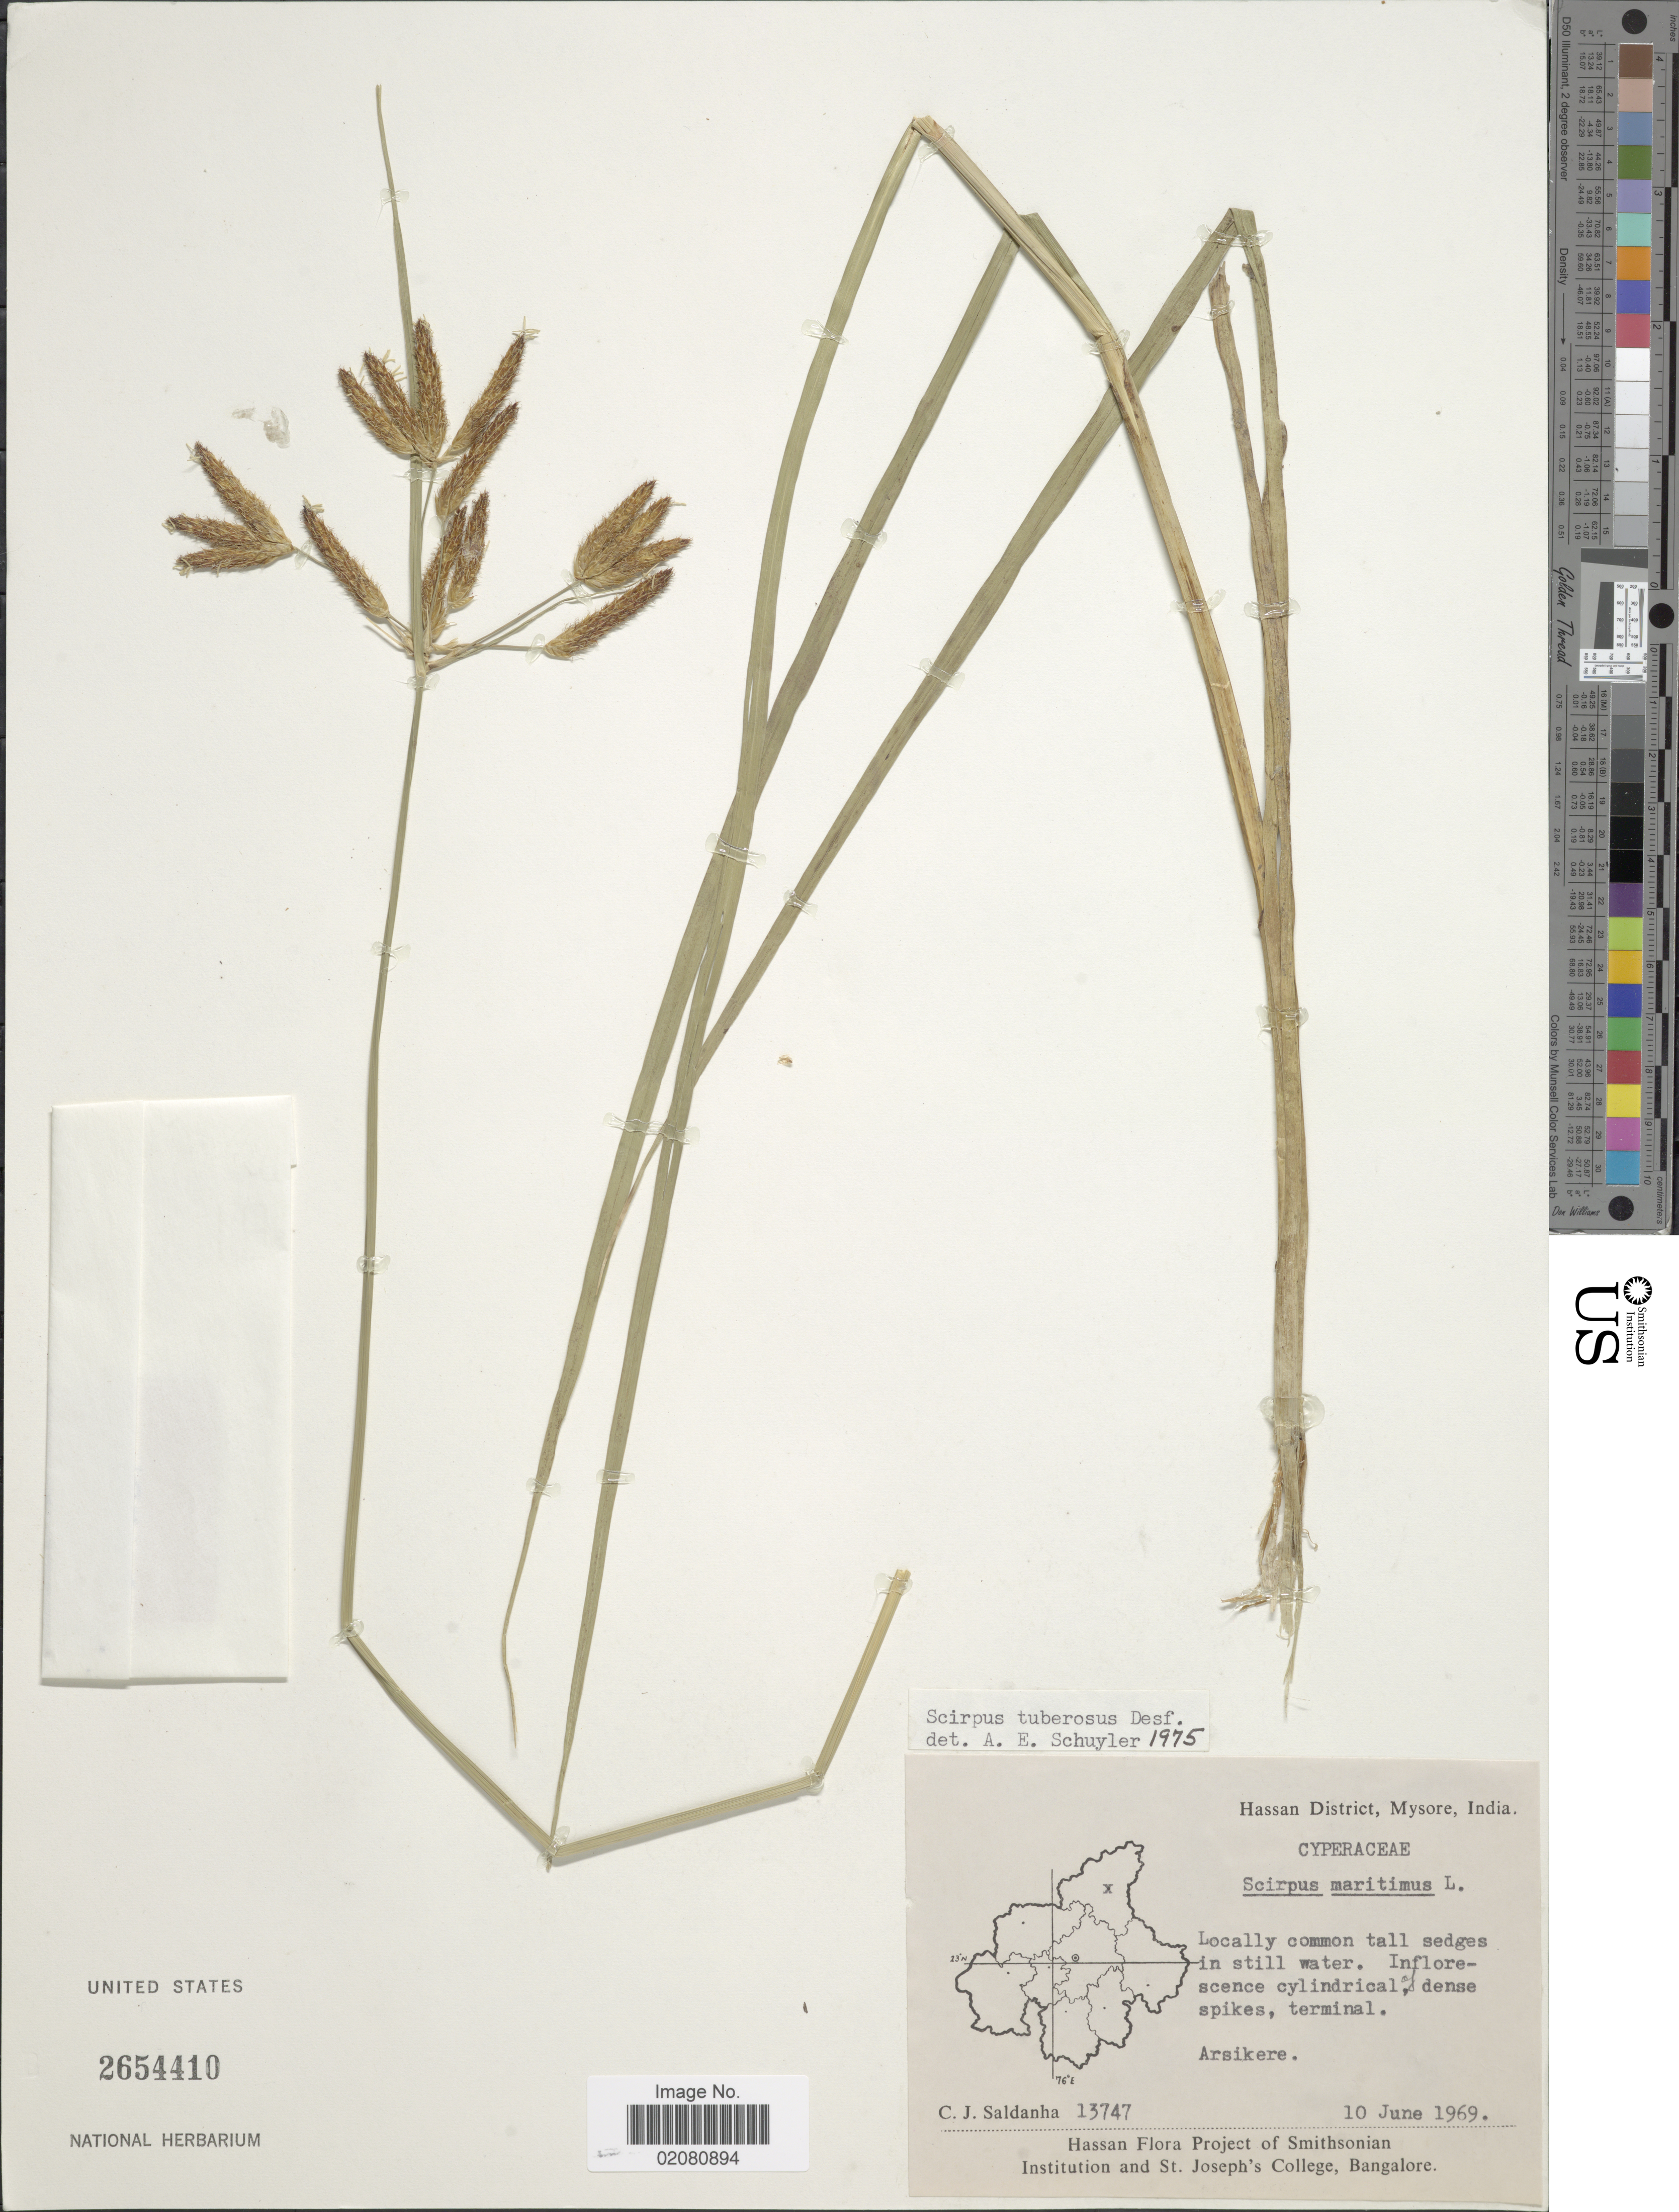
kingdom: Plantae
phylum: Tracheophyta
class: Liliopsida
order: Poales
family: Cyperaceae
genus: Bolboschoenus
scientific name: Bolboschoenus glaucus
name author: (Lam.) S.G. Sm.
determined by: Strong, Mark T., (BOT), Smithsonian Institution - National Museum of Natural History (UNITED STATES)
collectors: C. J. Saldanha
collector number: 13747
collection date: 1969-06-10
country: India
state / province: Karnataka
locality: Hassan District, Mysore. Arsikere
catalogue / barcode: US 2654410